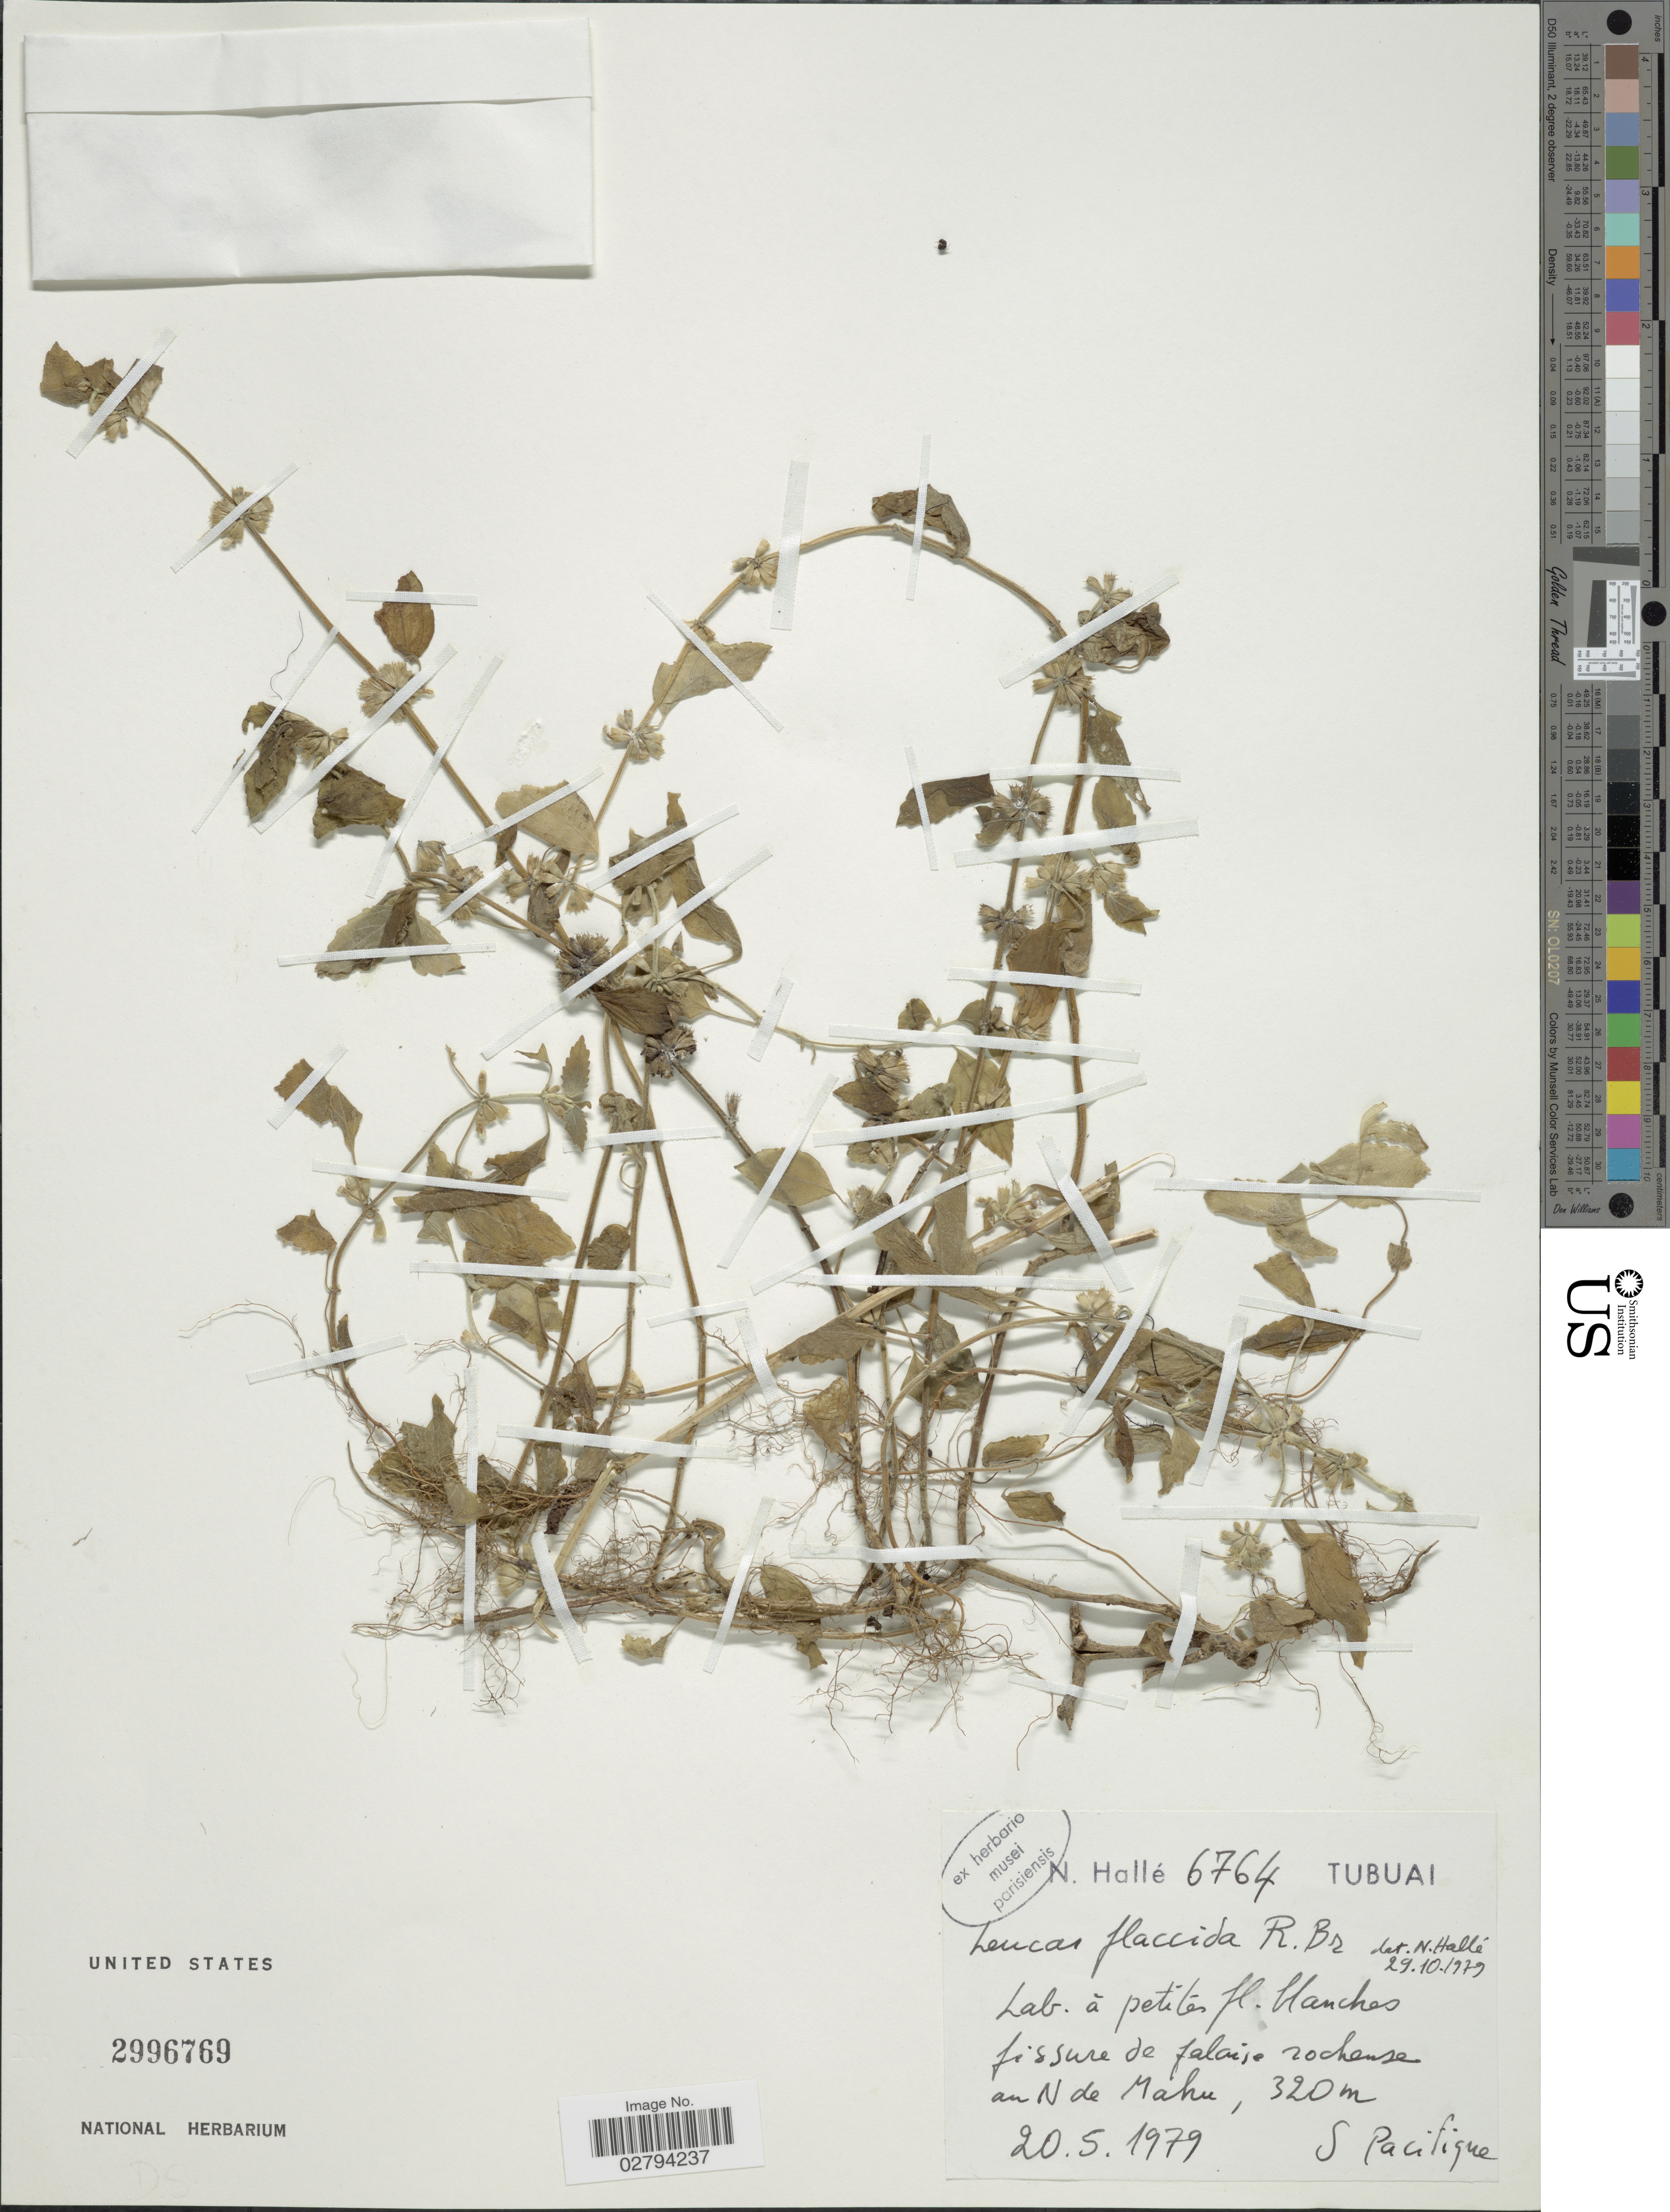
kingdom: Plantae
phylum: Tracheophyta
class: Magnoliopsida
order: Lamiales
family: Lamiaceae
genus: Leucas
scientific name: Leucas flaccida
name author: R. Br.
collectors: N. Hallé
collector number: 6764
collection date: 1979-05-20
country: French Polynesia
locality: Tubuai, fissure de falaise rocheuse au N de Mahu. S Pacifique.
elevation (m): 320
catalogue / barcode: US 2996769